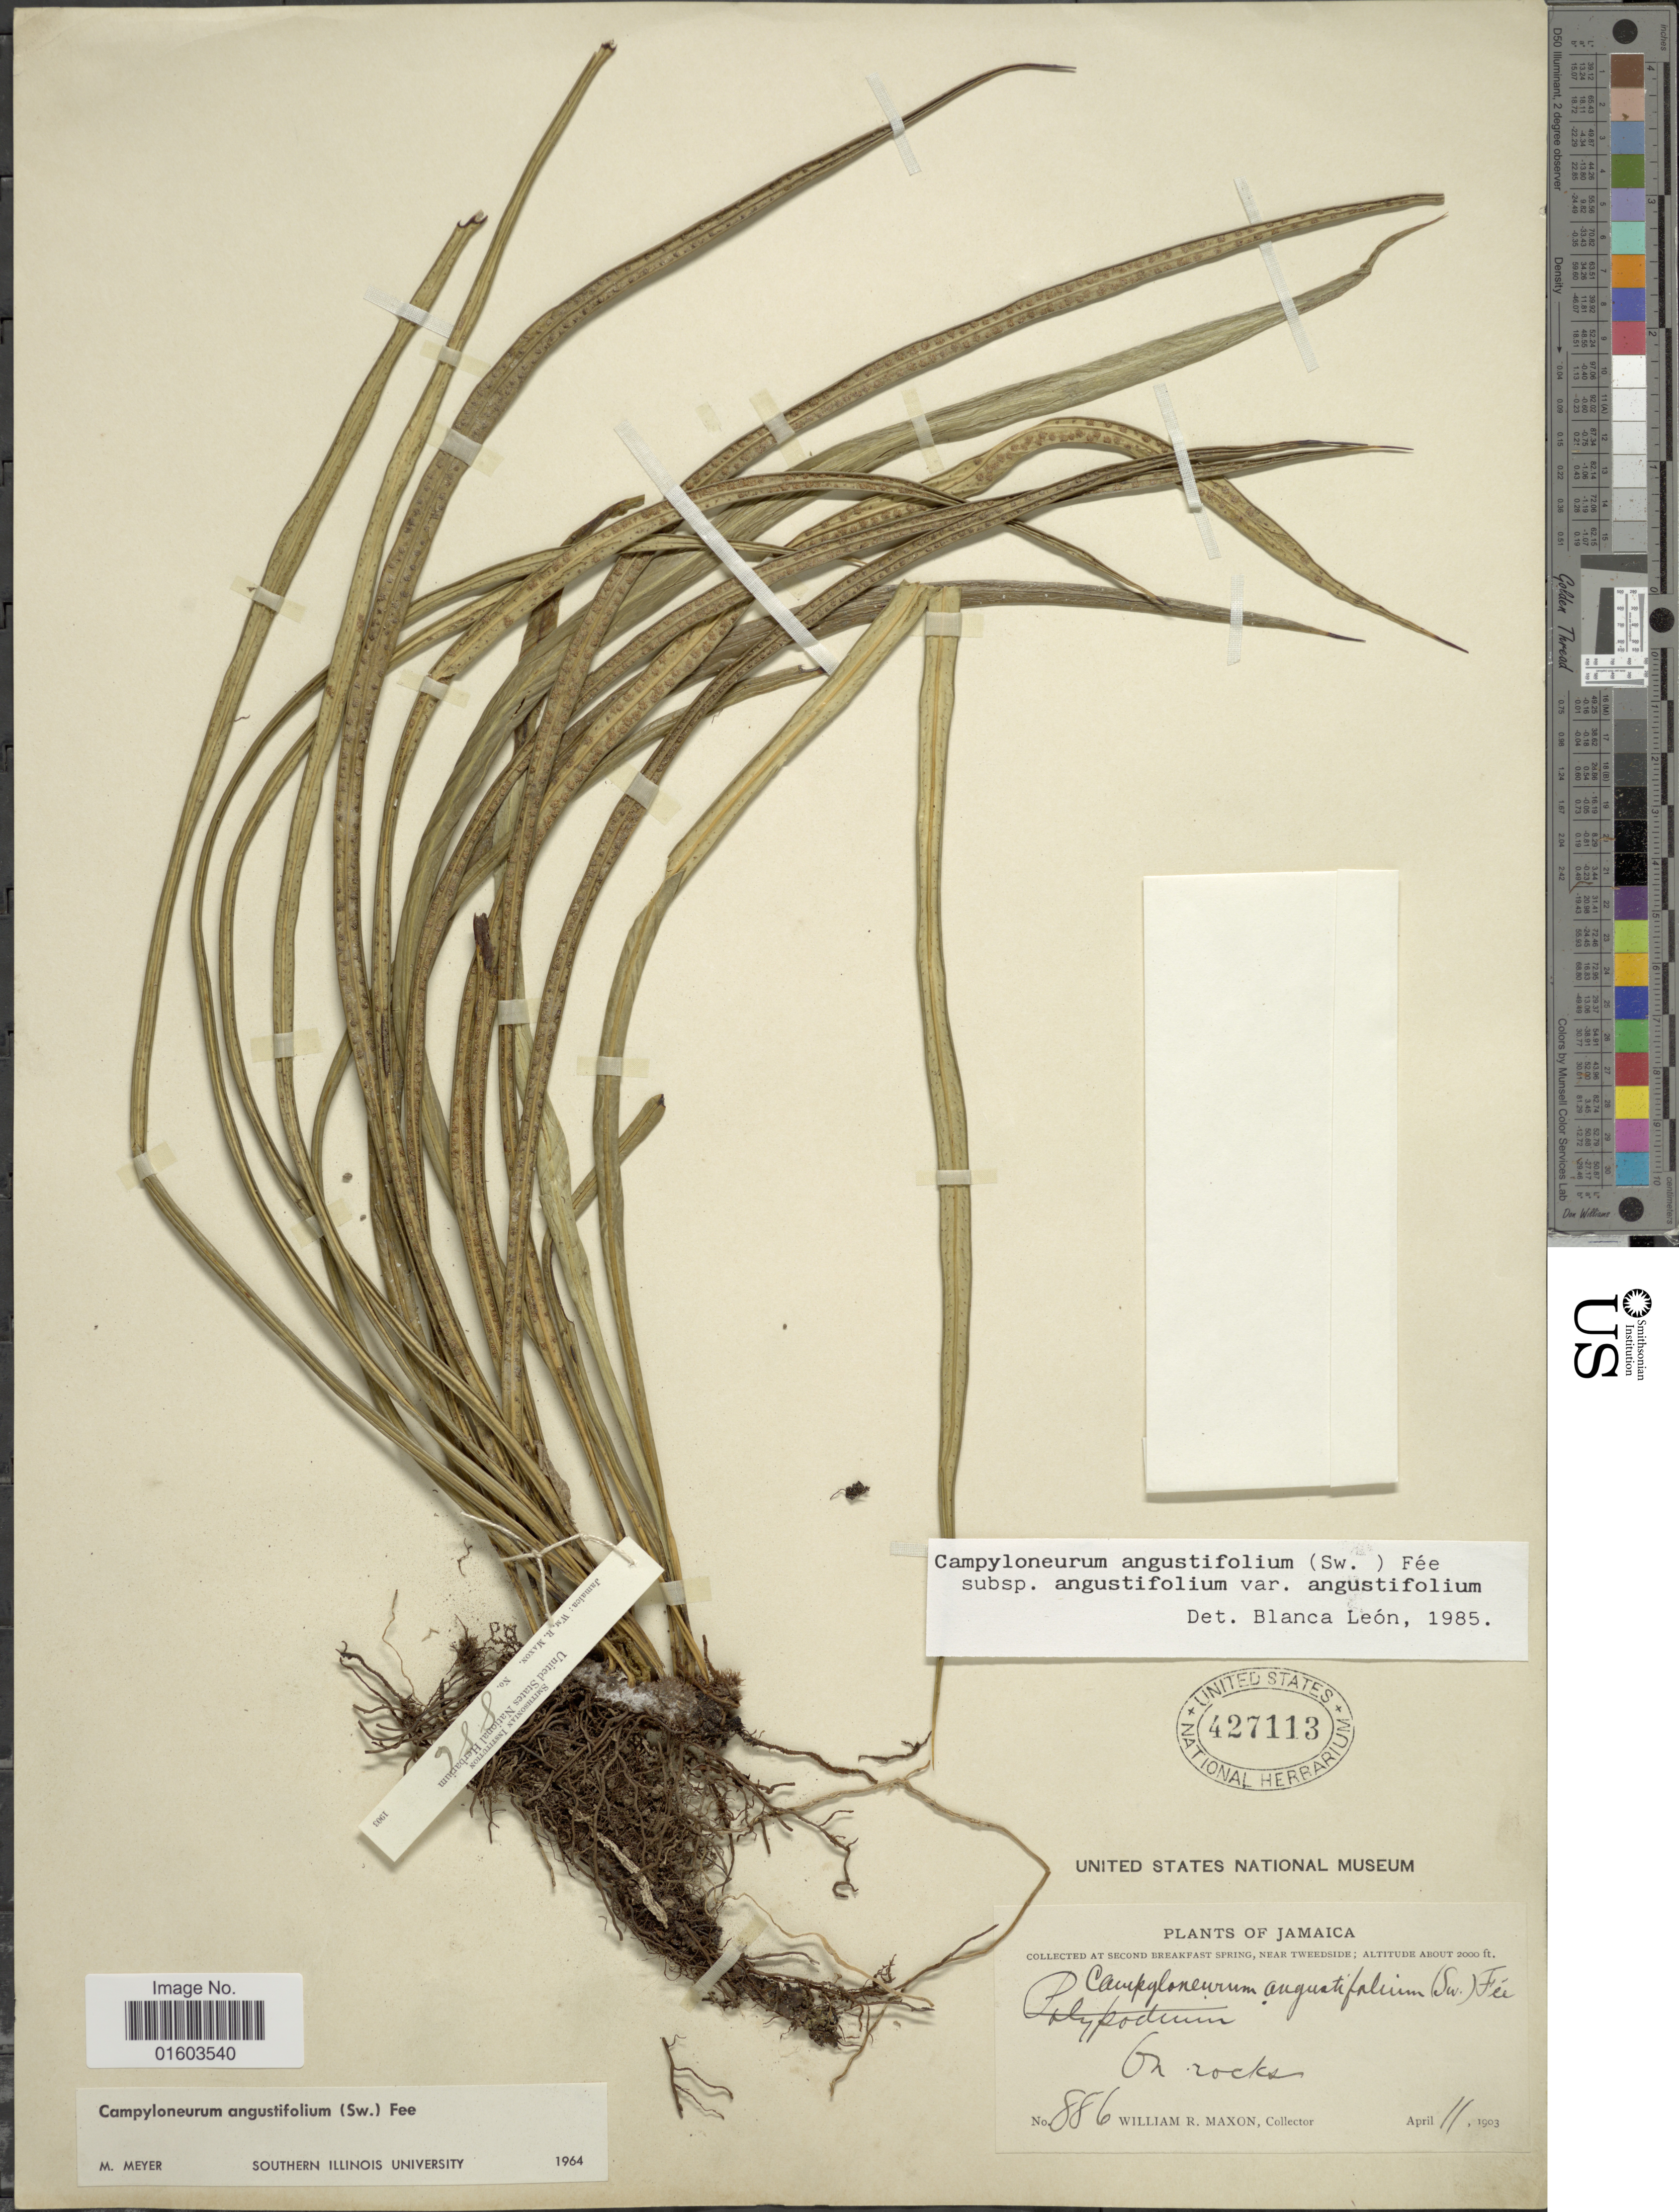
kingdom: Plantae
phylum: Tracheophyta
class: Polypodiopsida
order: Polypodiales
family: Polypodiaceae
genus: Campyloneurum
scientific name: Campyloneurum angustifolium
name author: (Sw.) Fée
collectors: W. R. Maxon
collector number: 886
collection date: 1903-04-11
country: Jamaica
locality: At second Breakfast spring, near tweeside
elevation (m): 610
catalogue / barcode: US 427113